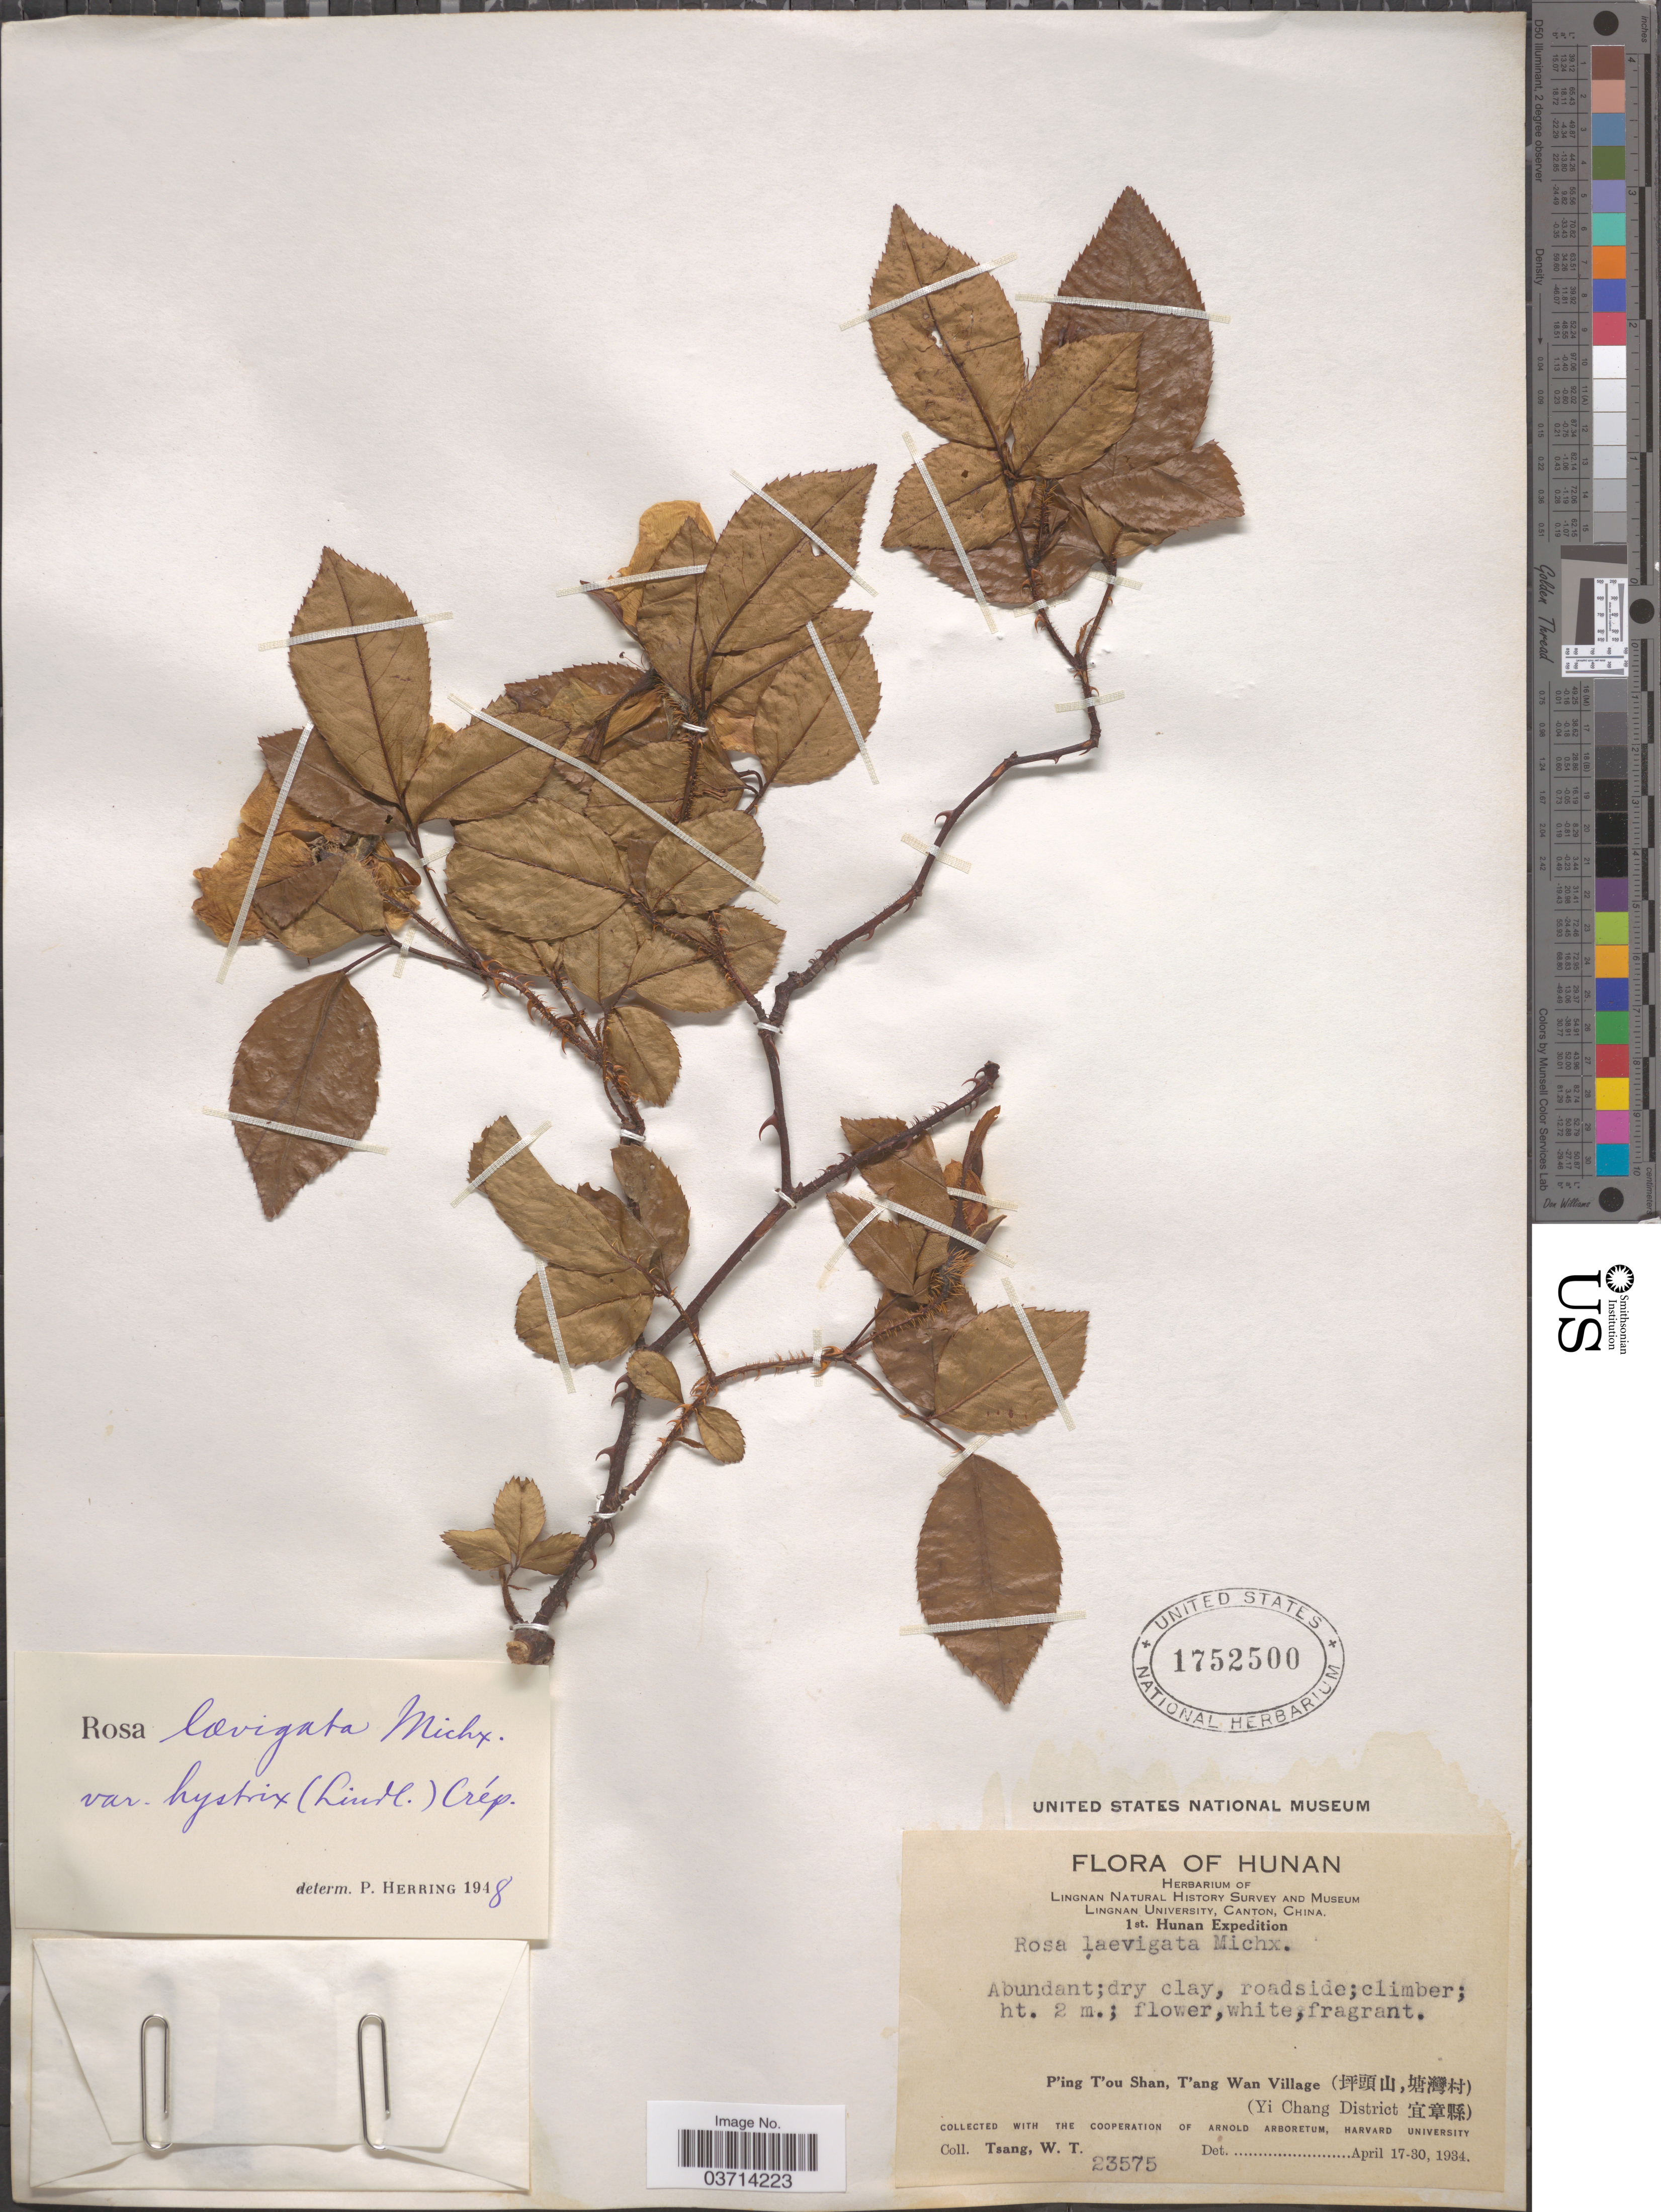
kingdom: Plantae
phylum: Tracheophyta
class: Magnoliopsida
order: Rosales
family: Rosaceae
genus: Rosa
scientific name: Rosa laevigata var. hystrix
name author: (Lindl.) Crép.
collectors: W. T. Tsang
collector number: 23575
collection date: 1934-04-17/1934-04-30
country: China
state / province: Hunan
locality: P'ing T'ou Shan, T'ang Wan Village (X) (Yi Chang District X).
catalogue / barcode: US 1752500